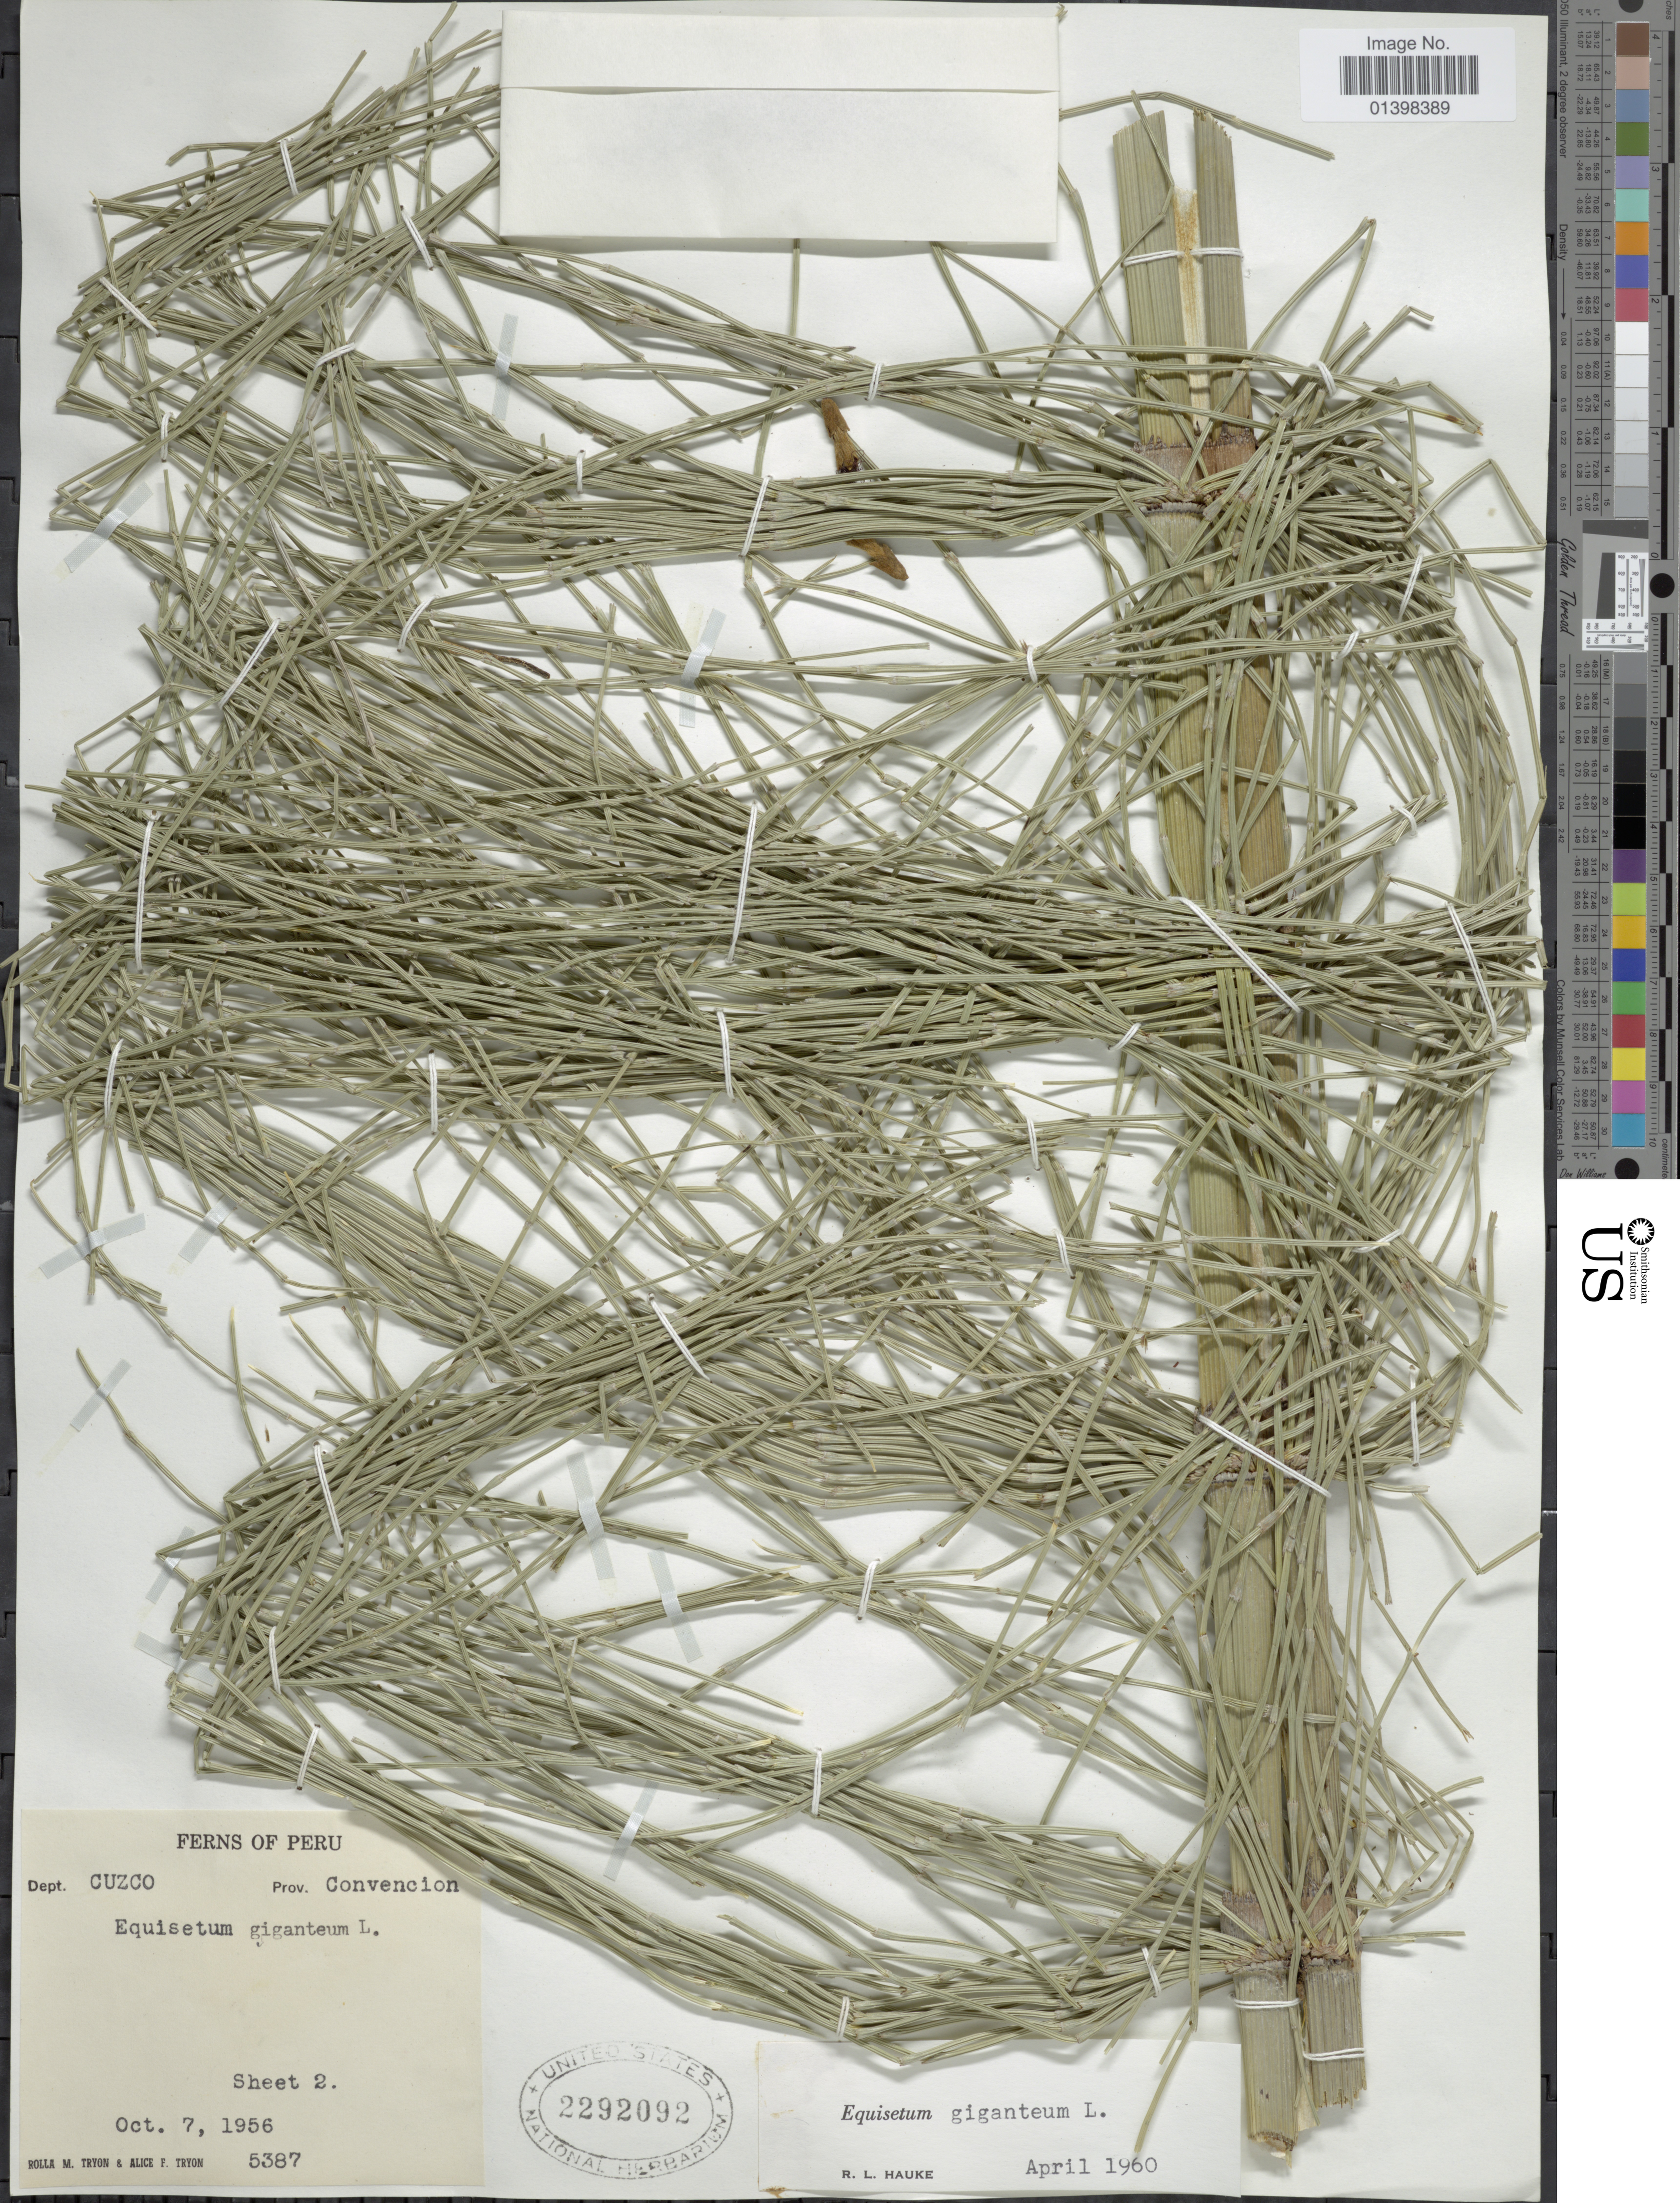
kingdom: Plantae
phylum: Tracheophyta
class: Polypodiopsida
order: Equisetales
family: Equisetaceae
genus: Equisetum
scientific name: Equisetum giganteum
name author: L.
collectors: R. M. Tryon & A. F. Tryon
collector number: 5387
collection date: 1956-10-07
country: Peru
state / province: Cusco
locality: Prov. Convencion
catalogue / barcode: US 2292092